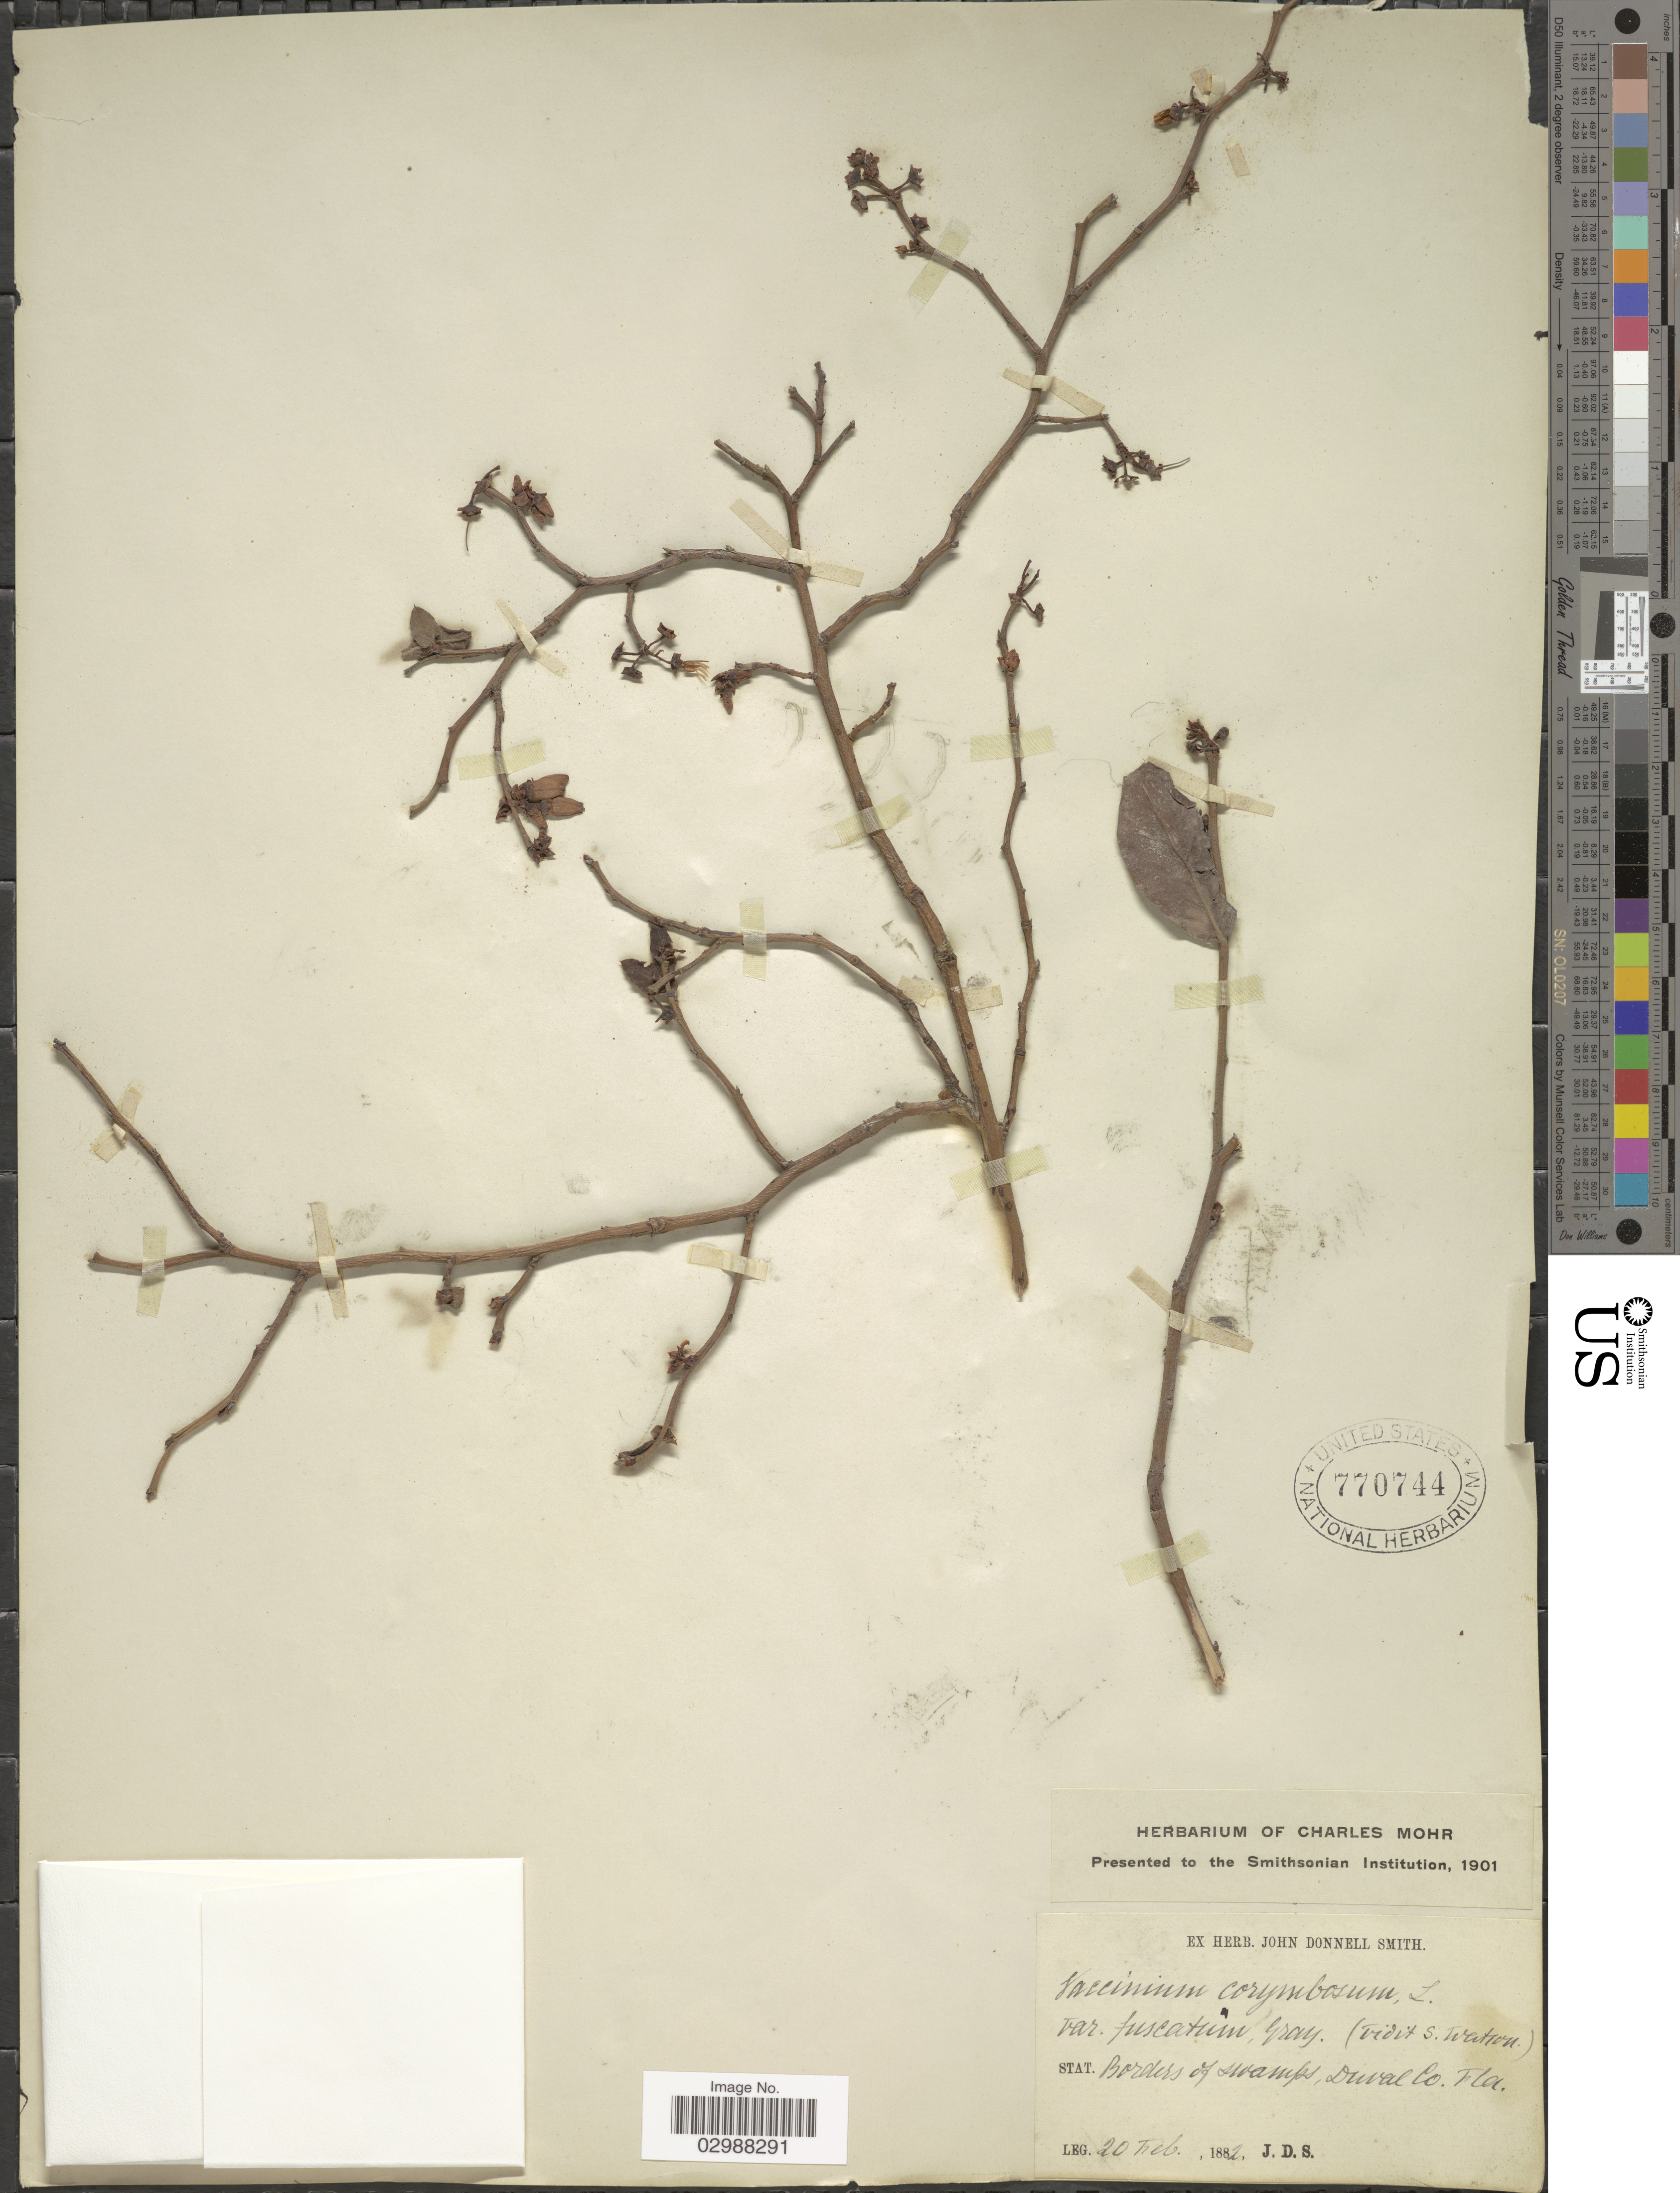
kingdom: Plantae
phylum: Tracheophyta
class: Magnoliopsida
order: Ericales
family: Ericaceae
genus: Vaccinium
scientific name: Vaccinium fuscatum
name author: Aiton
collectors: J. Donnell Smith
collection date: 1882-02-20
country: United States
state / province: Florida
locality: Stat. Borders of swamps, Duval Co.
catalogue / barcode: US 770744